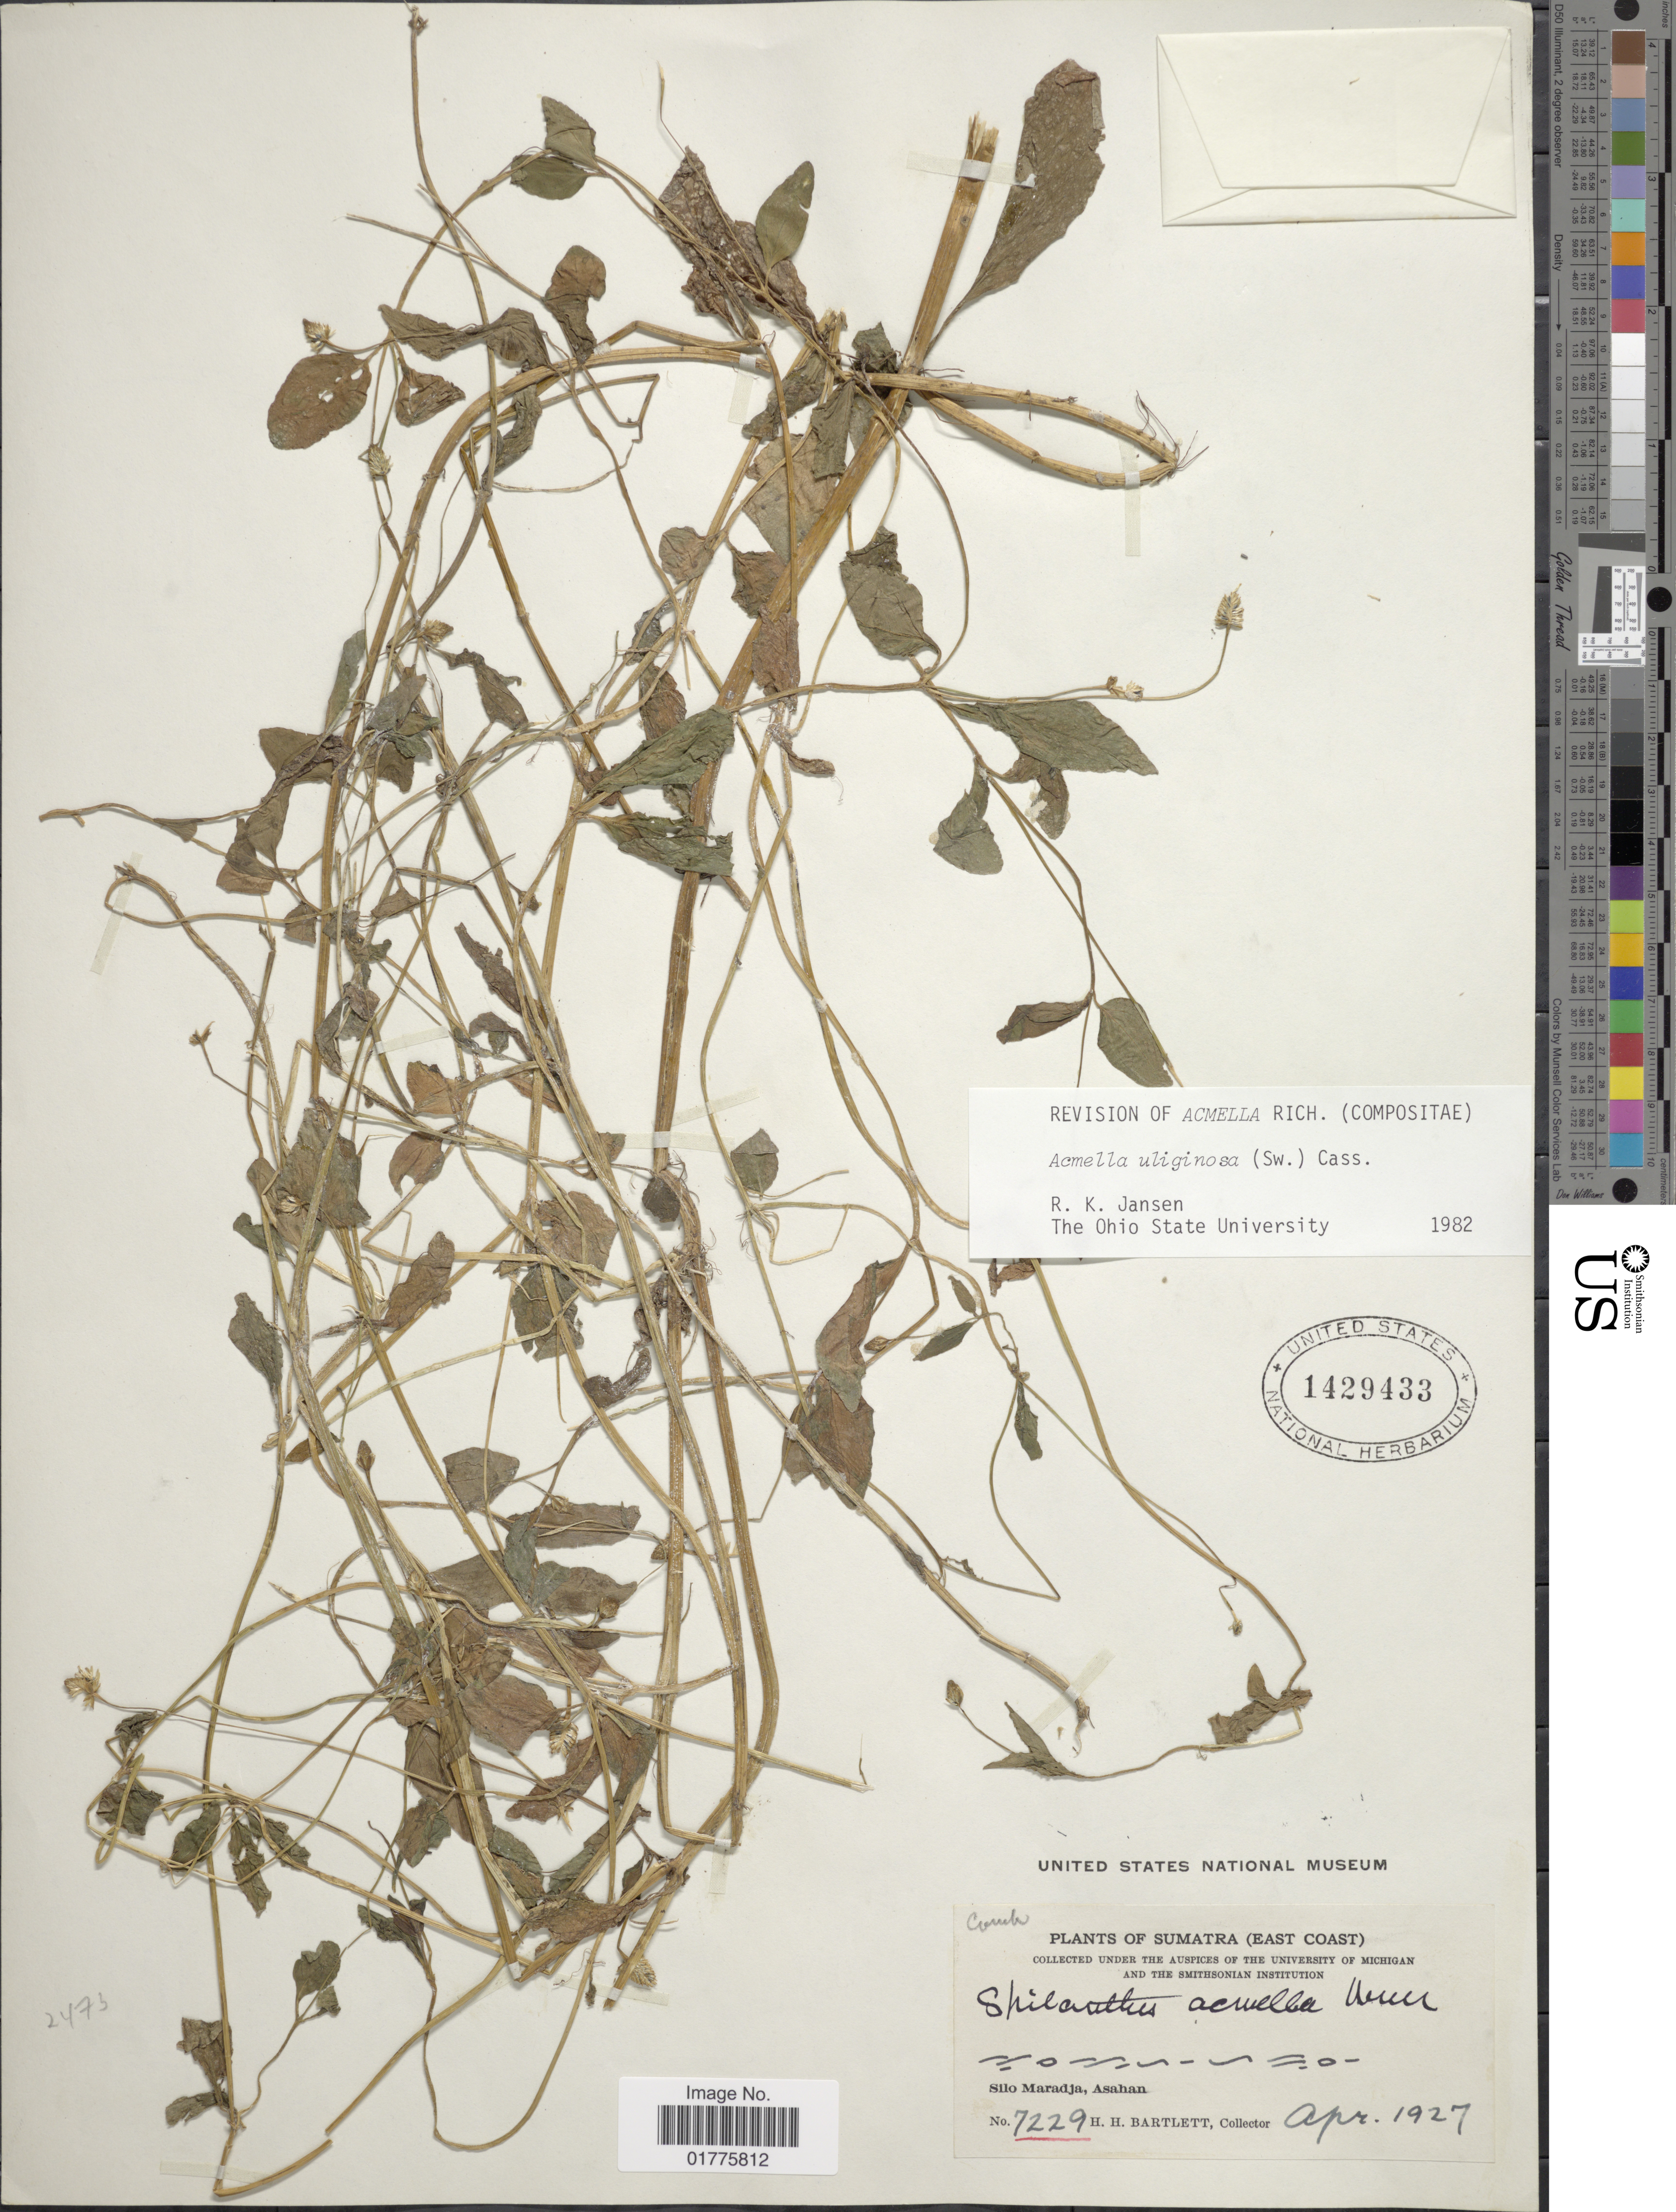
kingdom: Plantae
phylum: Tracheophyta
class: Magnoliopsida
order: Asterales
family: Asteraceae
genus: Acmella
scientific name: Acmella uliginosa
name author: (Sw.) Cass.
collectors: H. H. Bartlett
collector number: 7229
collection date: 1927-04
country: Indonesia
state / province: Sumatra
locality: East Coast, Silo Maradja, Asahan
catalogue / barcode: US 1429433